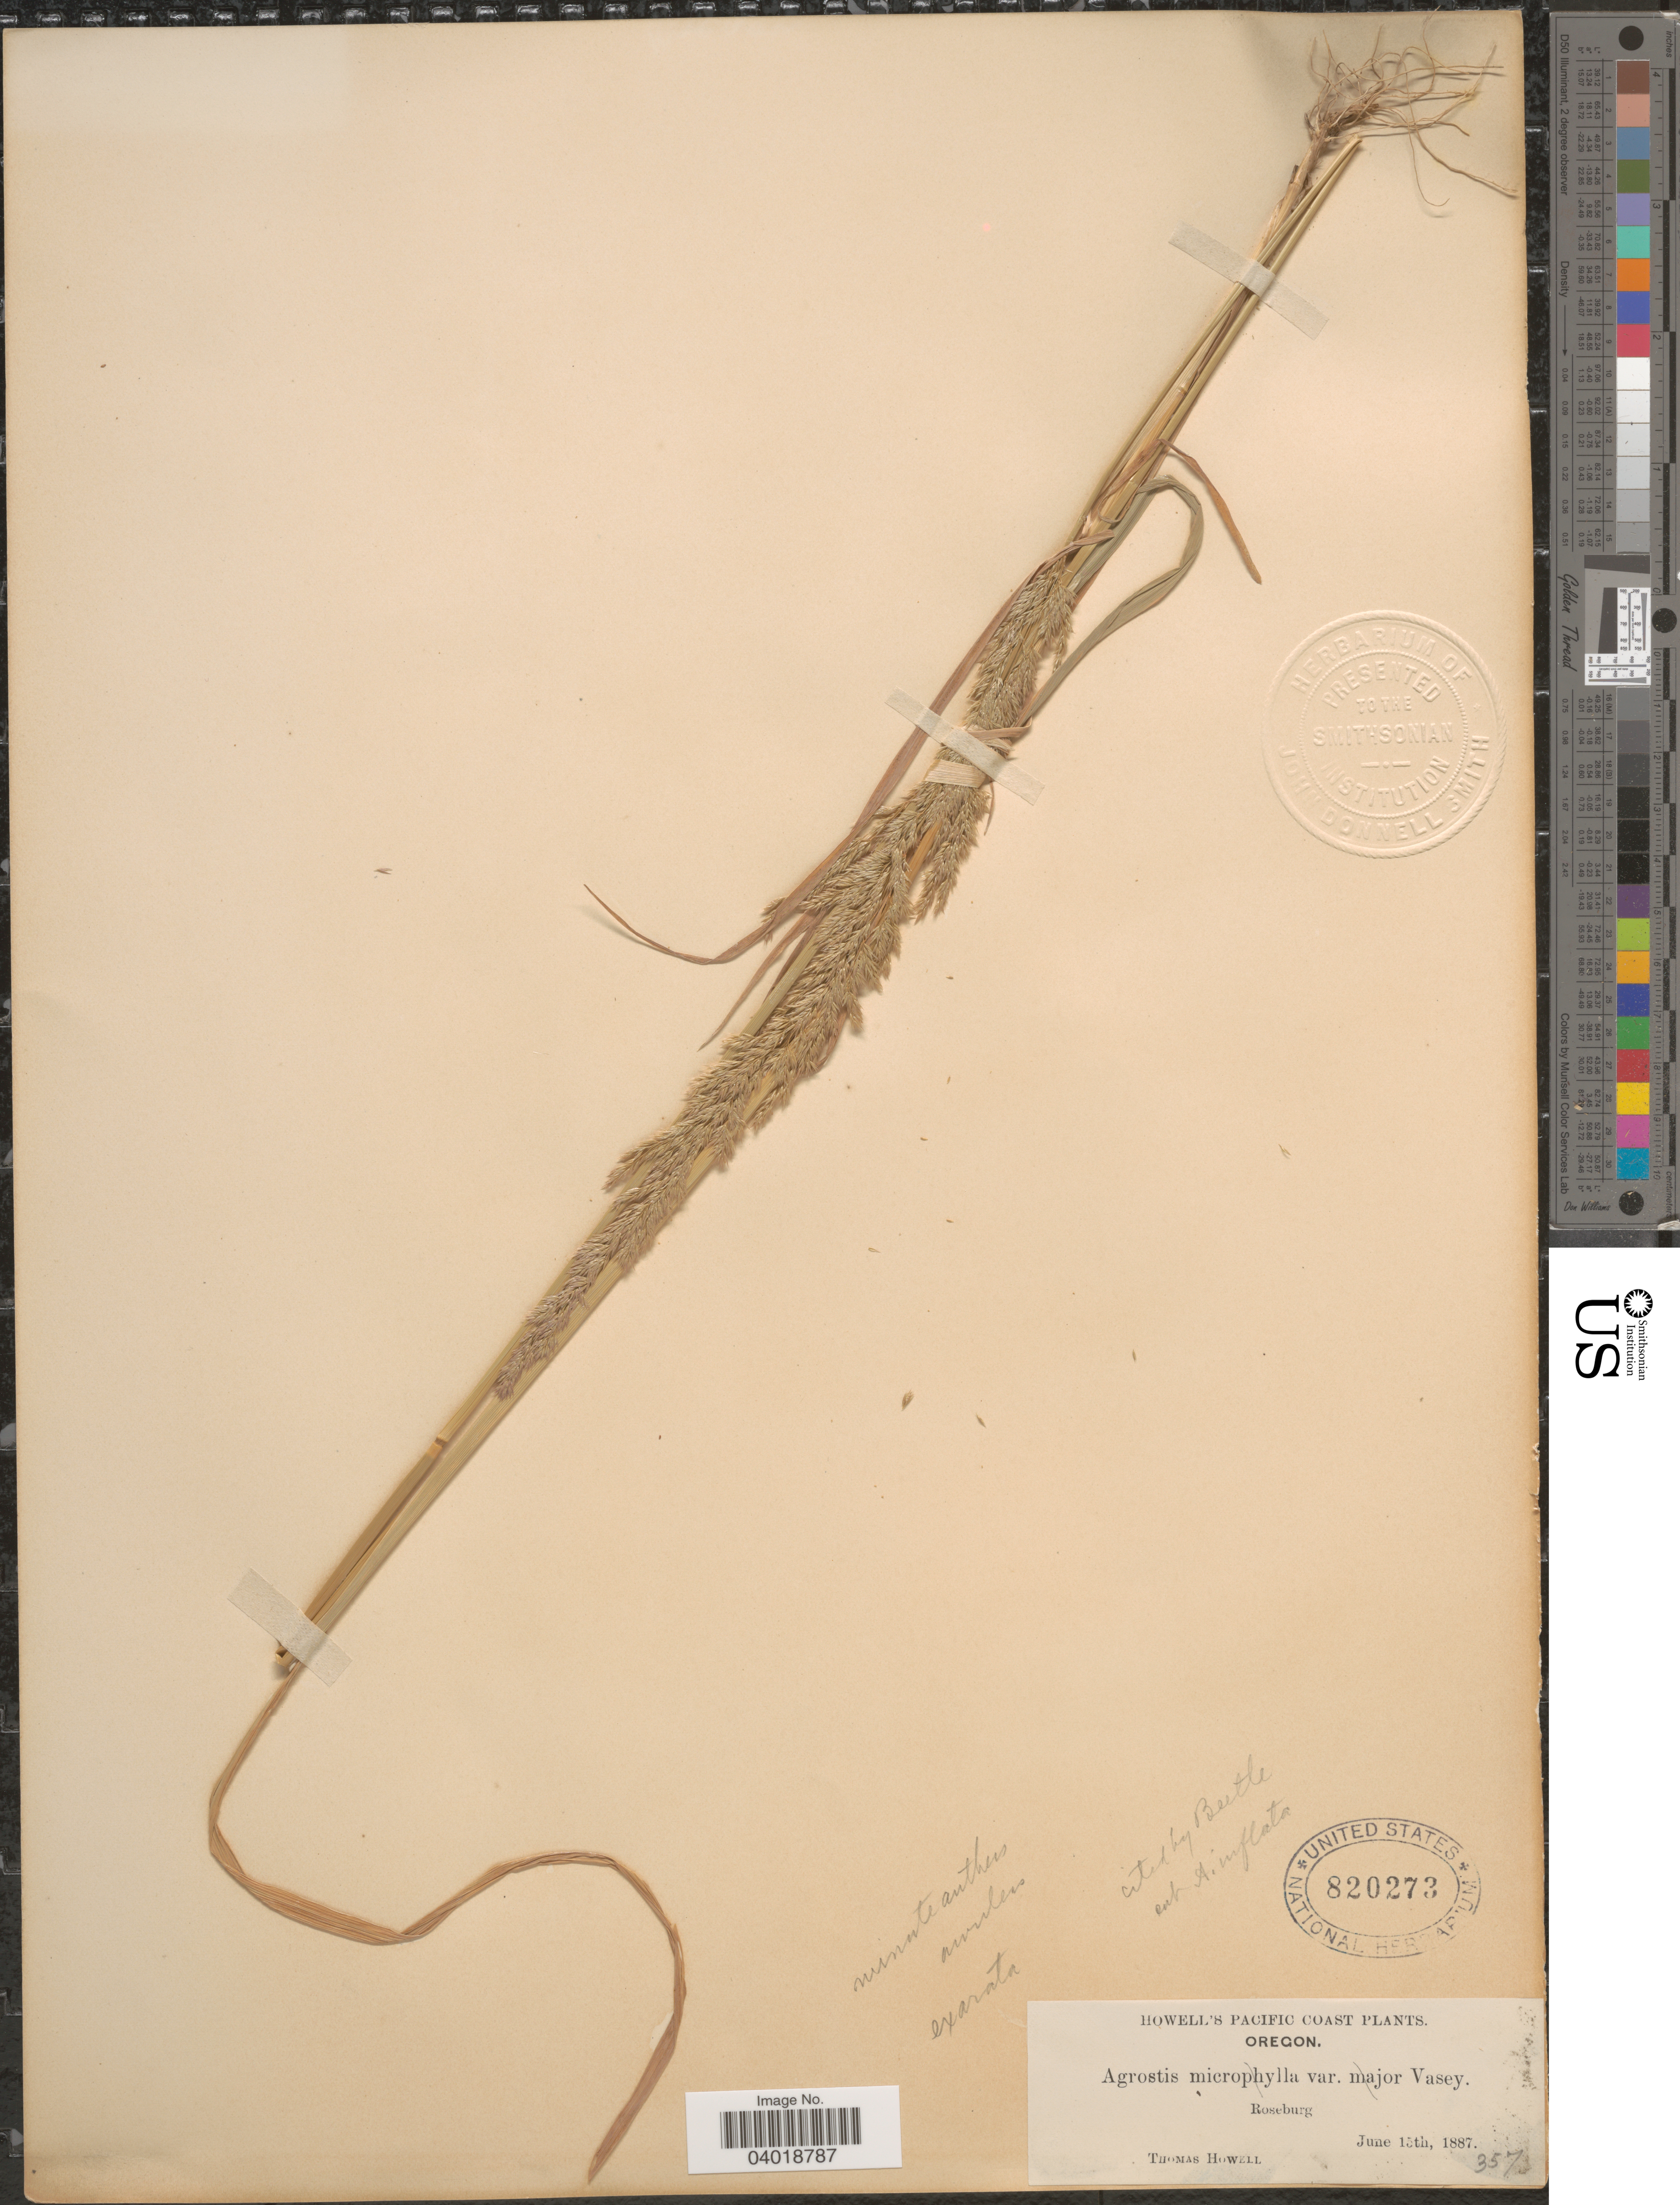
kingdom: Plantae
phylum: Tracheophyta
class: Liliopsida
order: Poales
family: Poaceae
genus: Agrostis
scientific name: Agrostis exarata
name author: Trin.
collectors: T. Howell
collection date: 1887-06-15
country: United States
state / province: Oregon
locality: Pacific Coast. Roseburg.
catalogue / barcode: US 820273